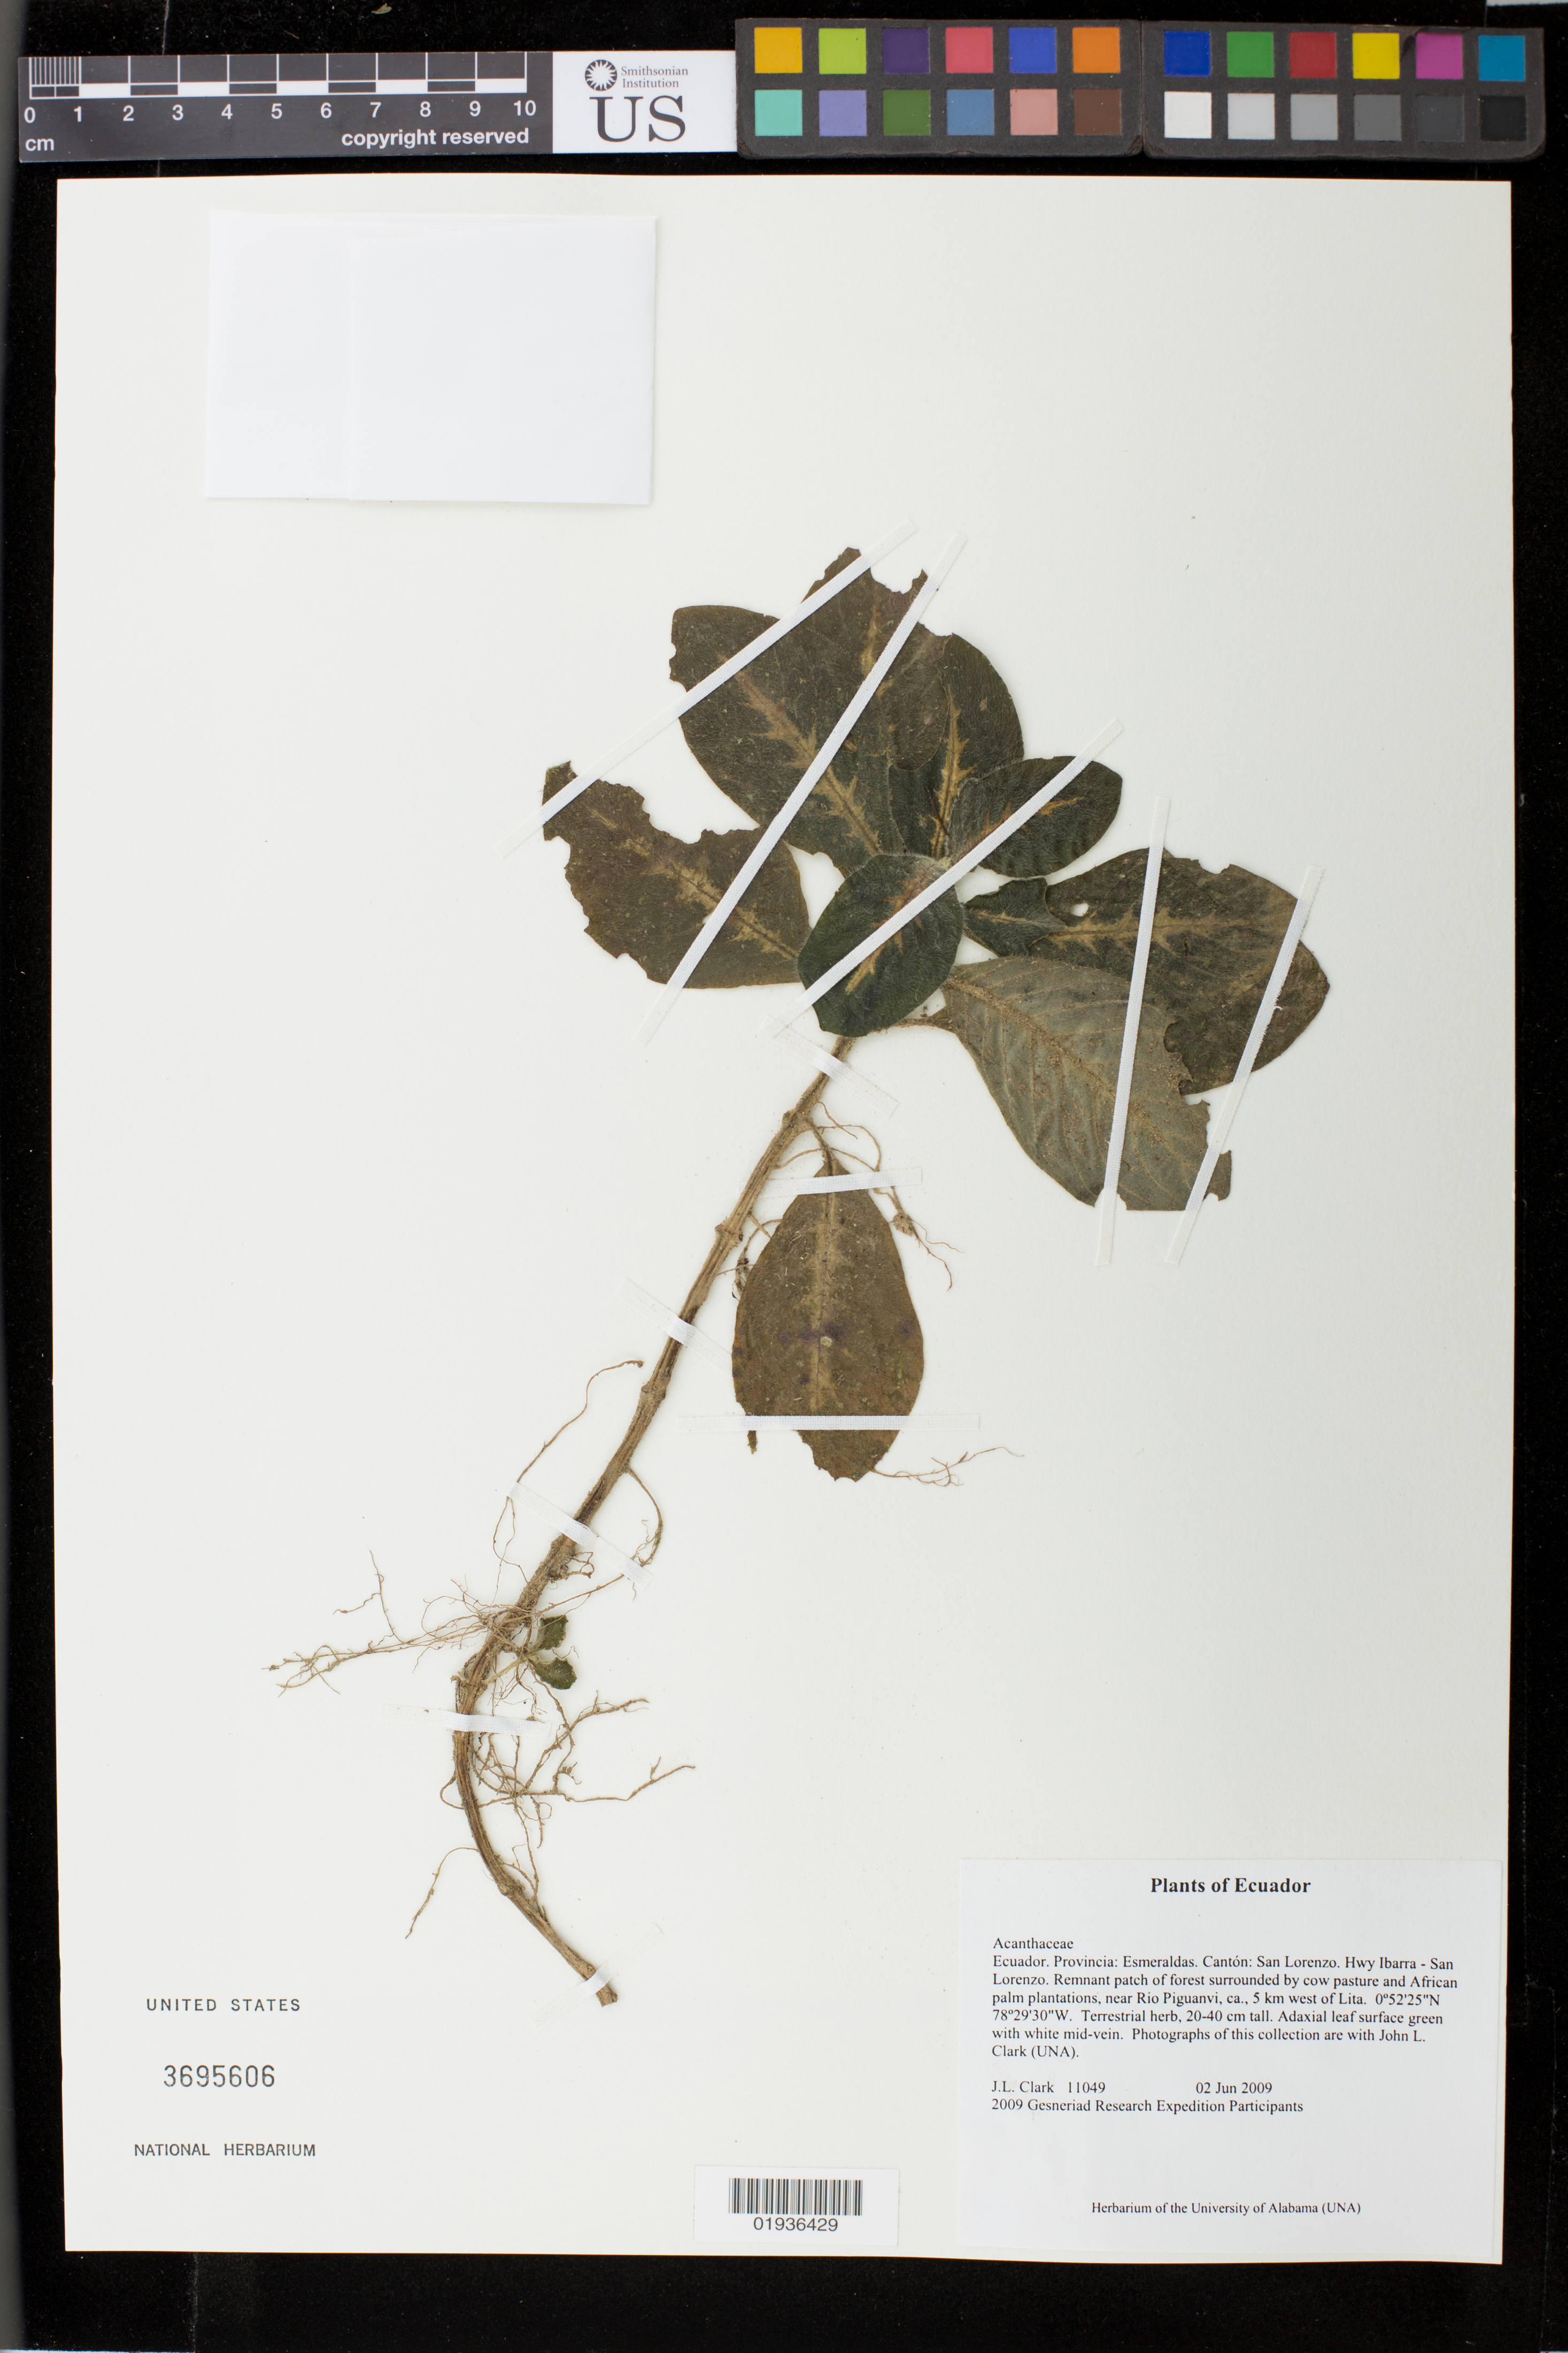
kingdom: Plantae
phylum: Tracheophyta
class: Magnoliopsida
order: Lamiales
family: Acanthaceae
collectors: J. L. Clark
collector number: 11049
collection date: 2009-06-02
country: Ecuador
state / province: Esmeraldas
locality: Canton: San Lorenzo. Hwy Ibarra - San Lorenzo. Remnant patch of forest surrounded by cow pasture and African palm plantations, near Rio Piguanvi, ca., 5 km west of Lita.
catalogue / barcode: US 3695606